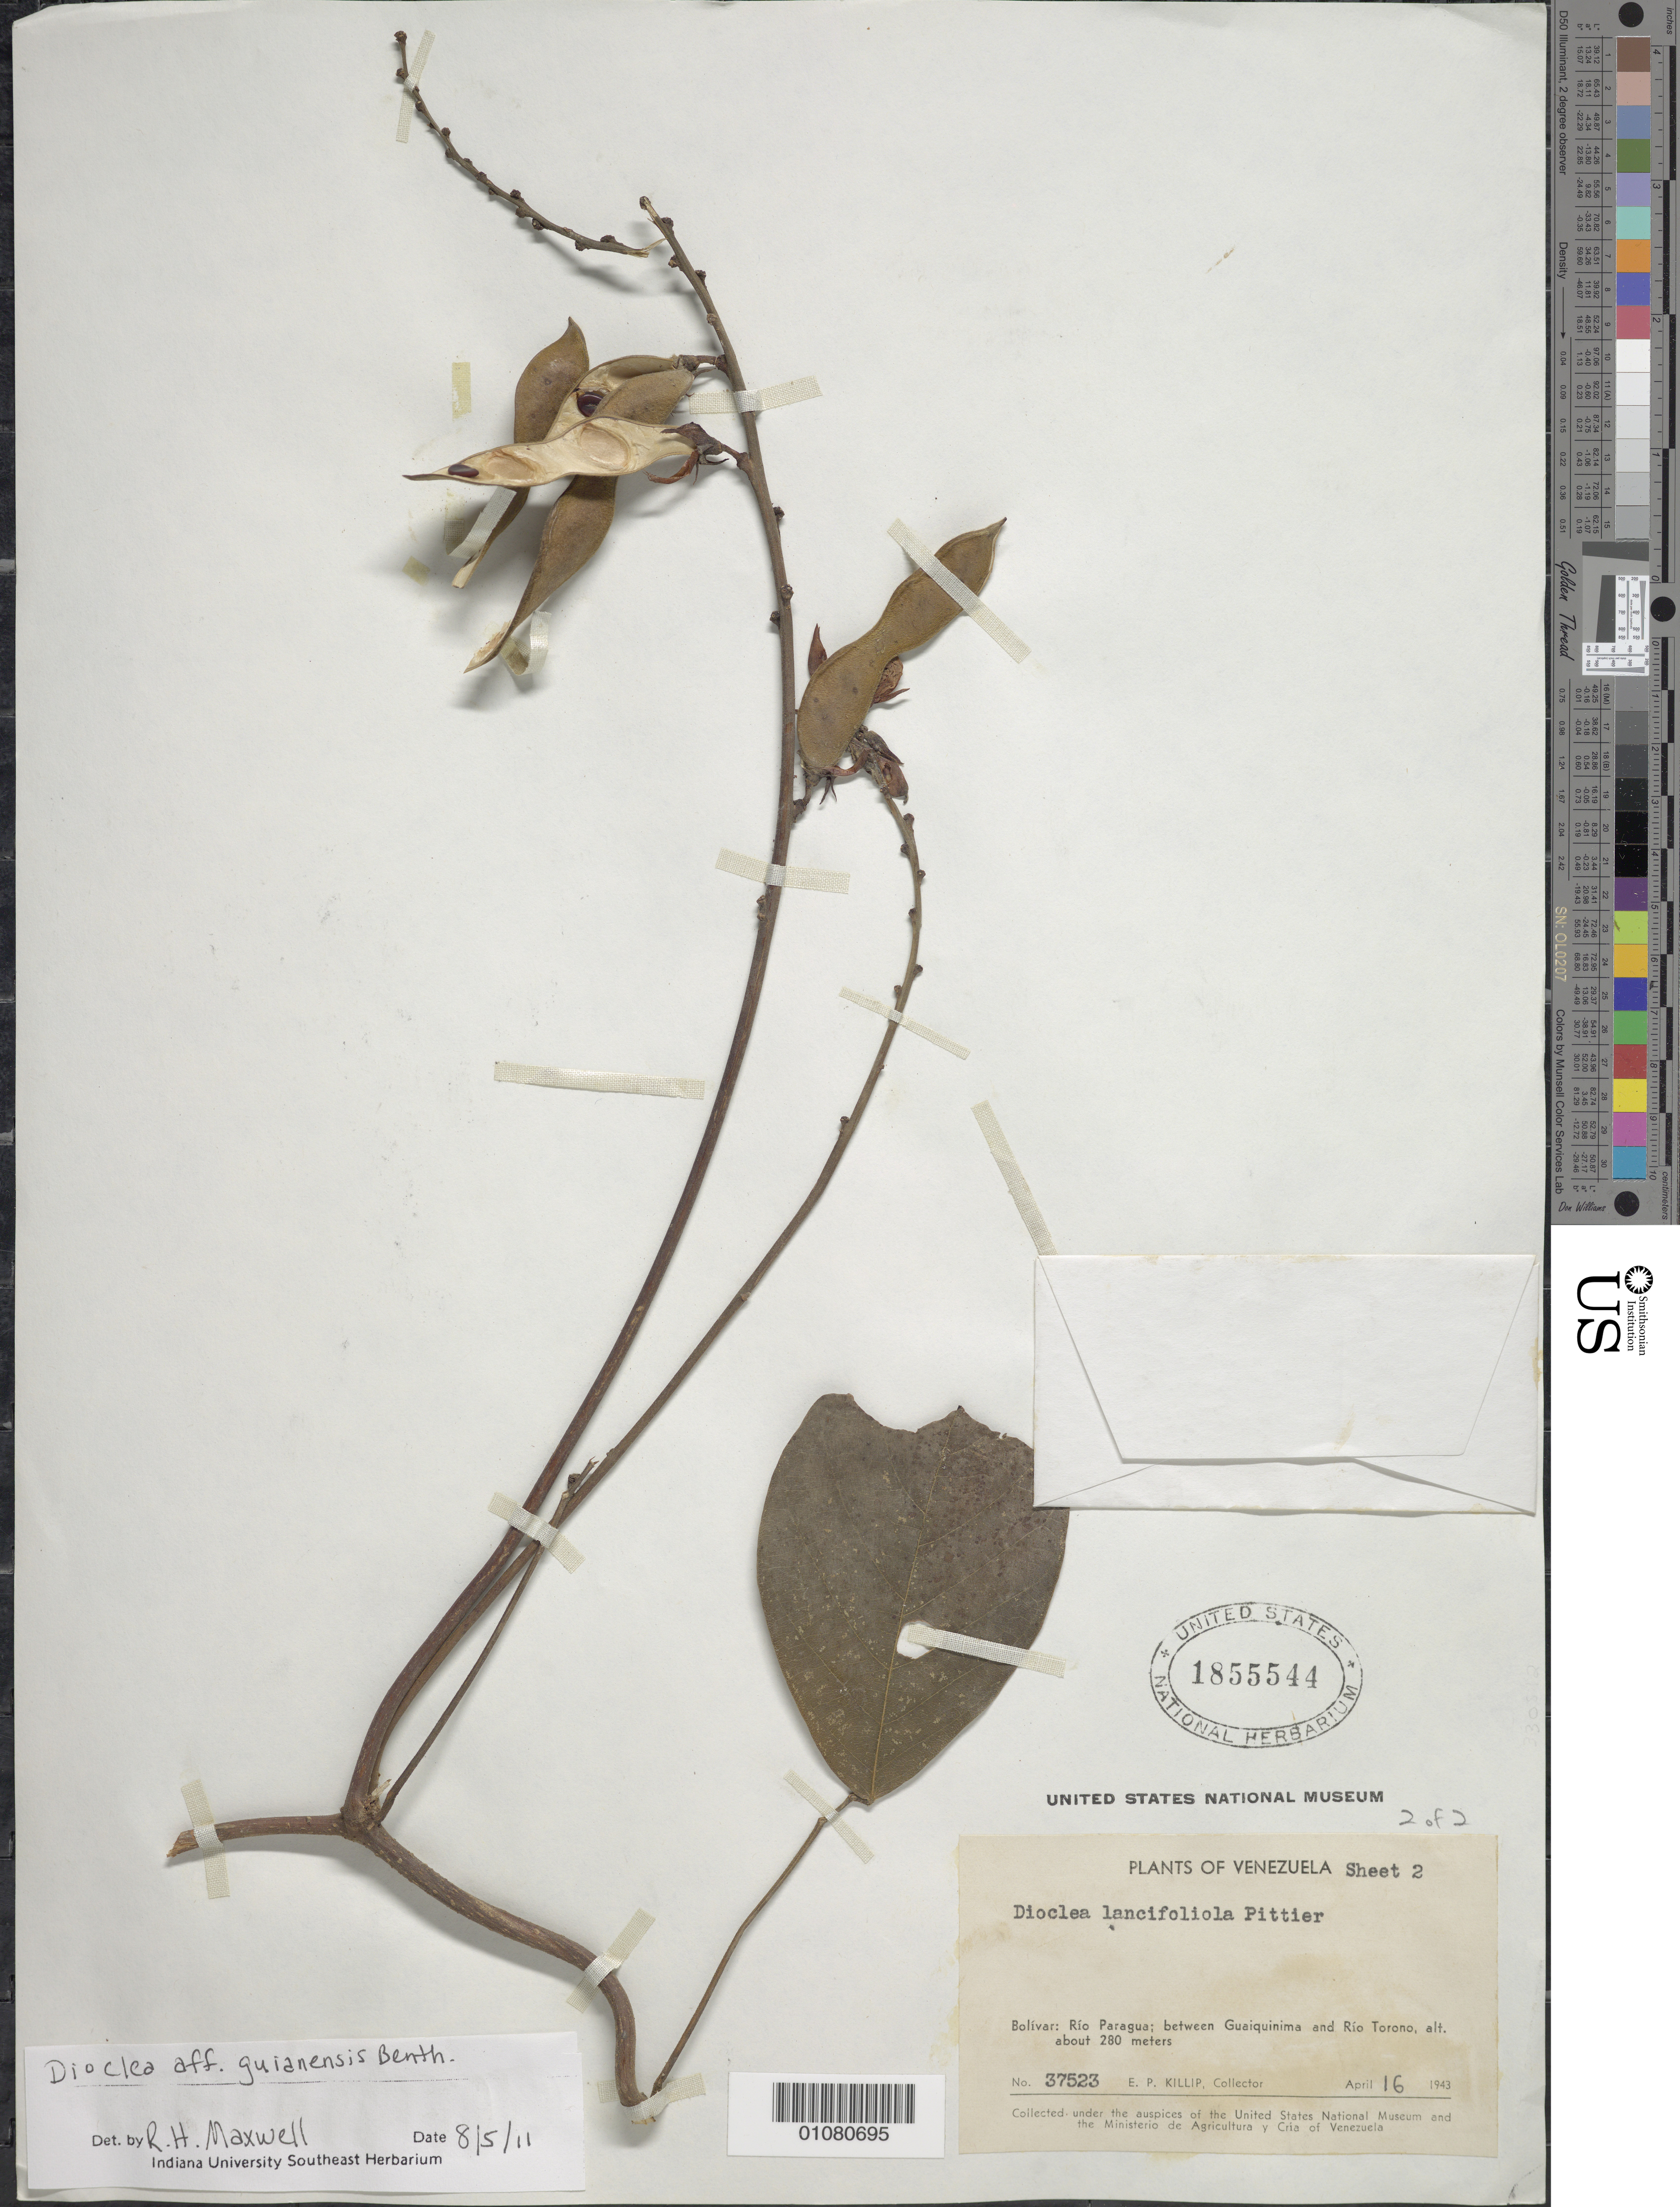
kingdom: Plantae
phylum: Tracheophyta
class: Magnoliopsida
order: Fabales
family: Fabaceae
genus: Dioclea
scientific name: Dioclea guianensis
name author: Benth.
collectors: E. P. Killip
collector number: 37523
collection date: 1943-04-16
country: Venezuela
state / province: Bolivar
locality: Bolívar: Río Paragua; between Guaiquinima and Río Torono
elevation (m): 280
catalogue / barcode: US 1855544